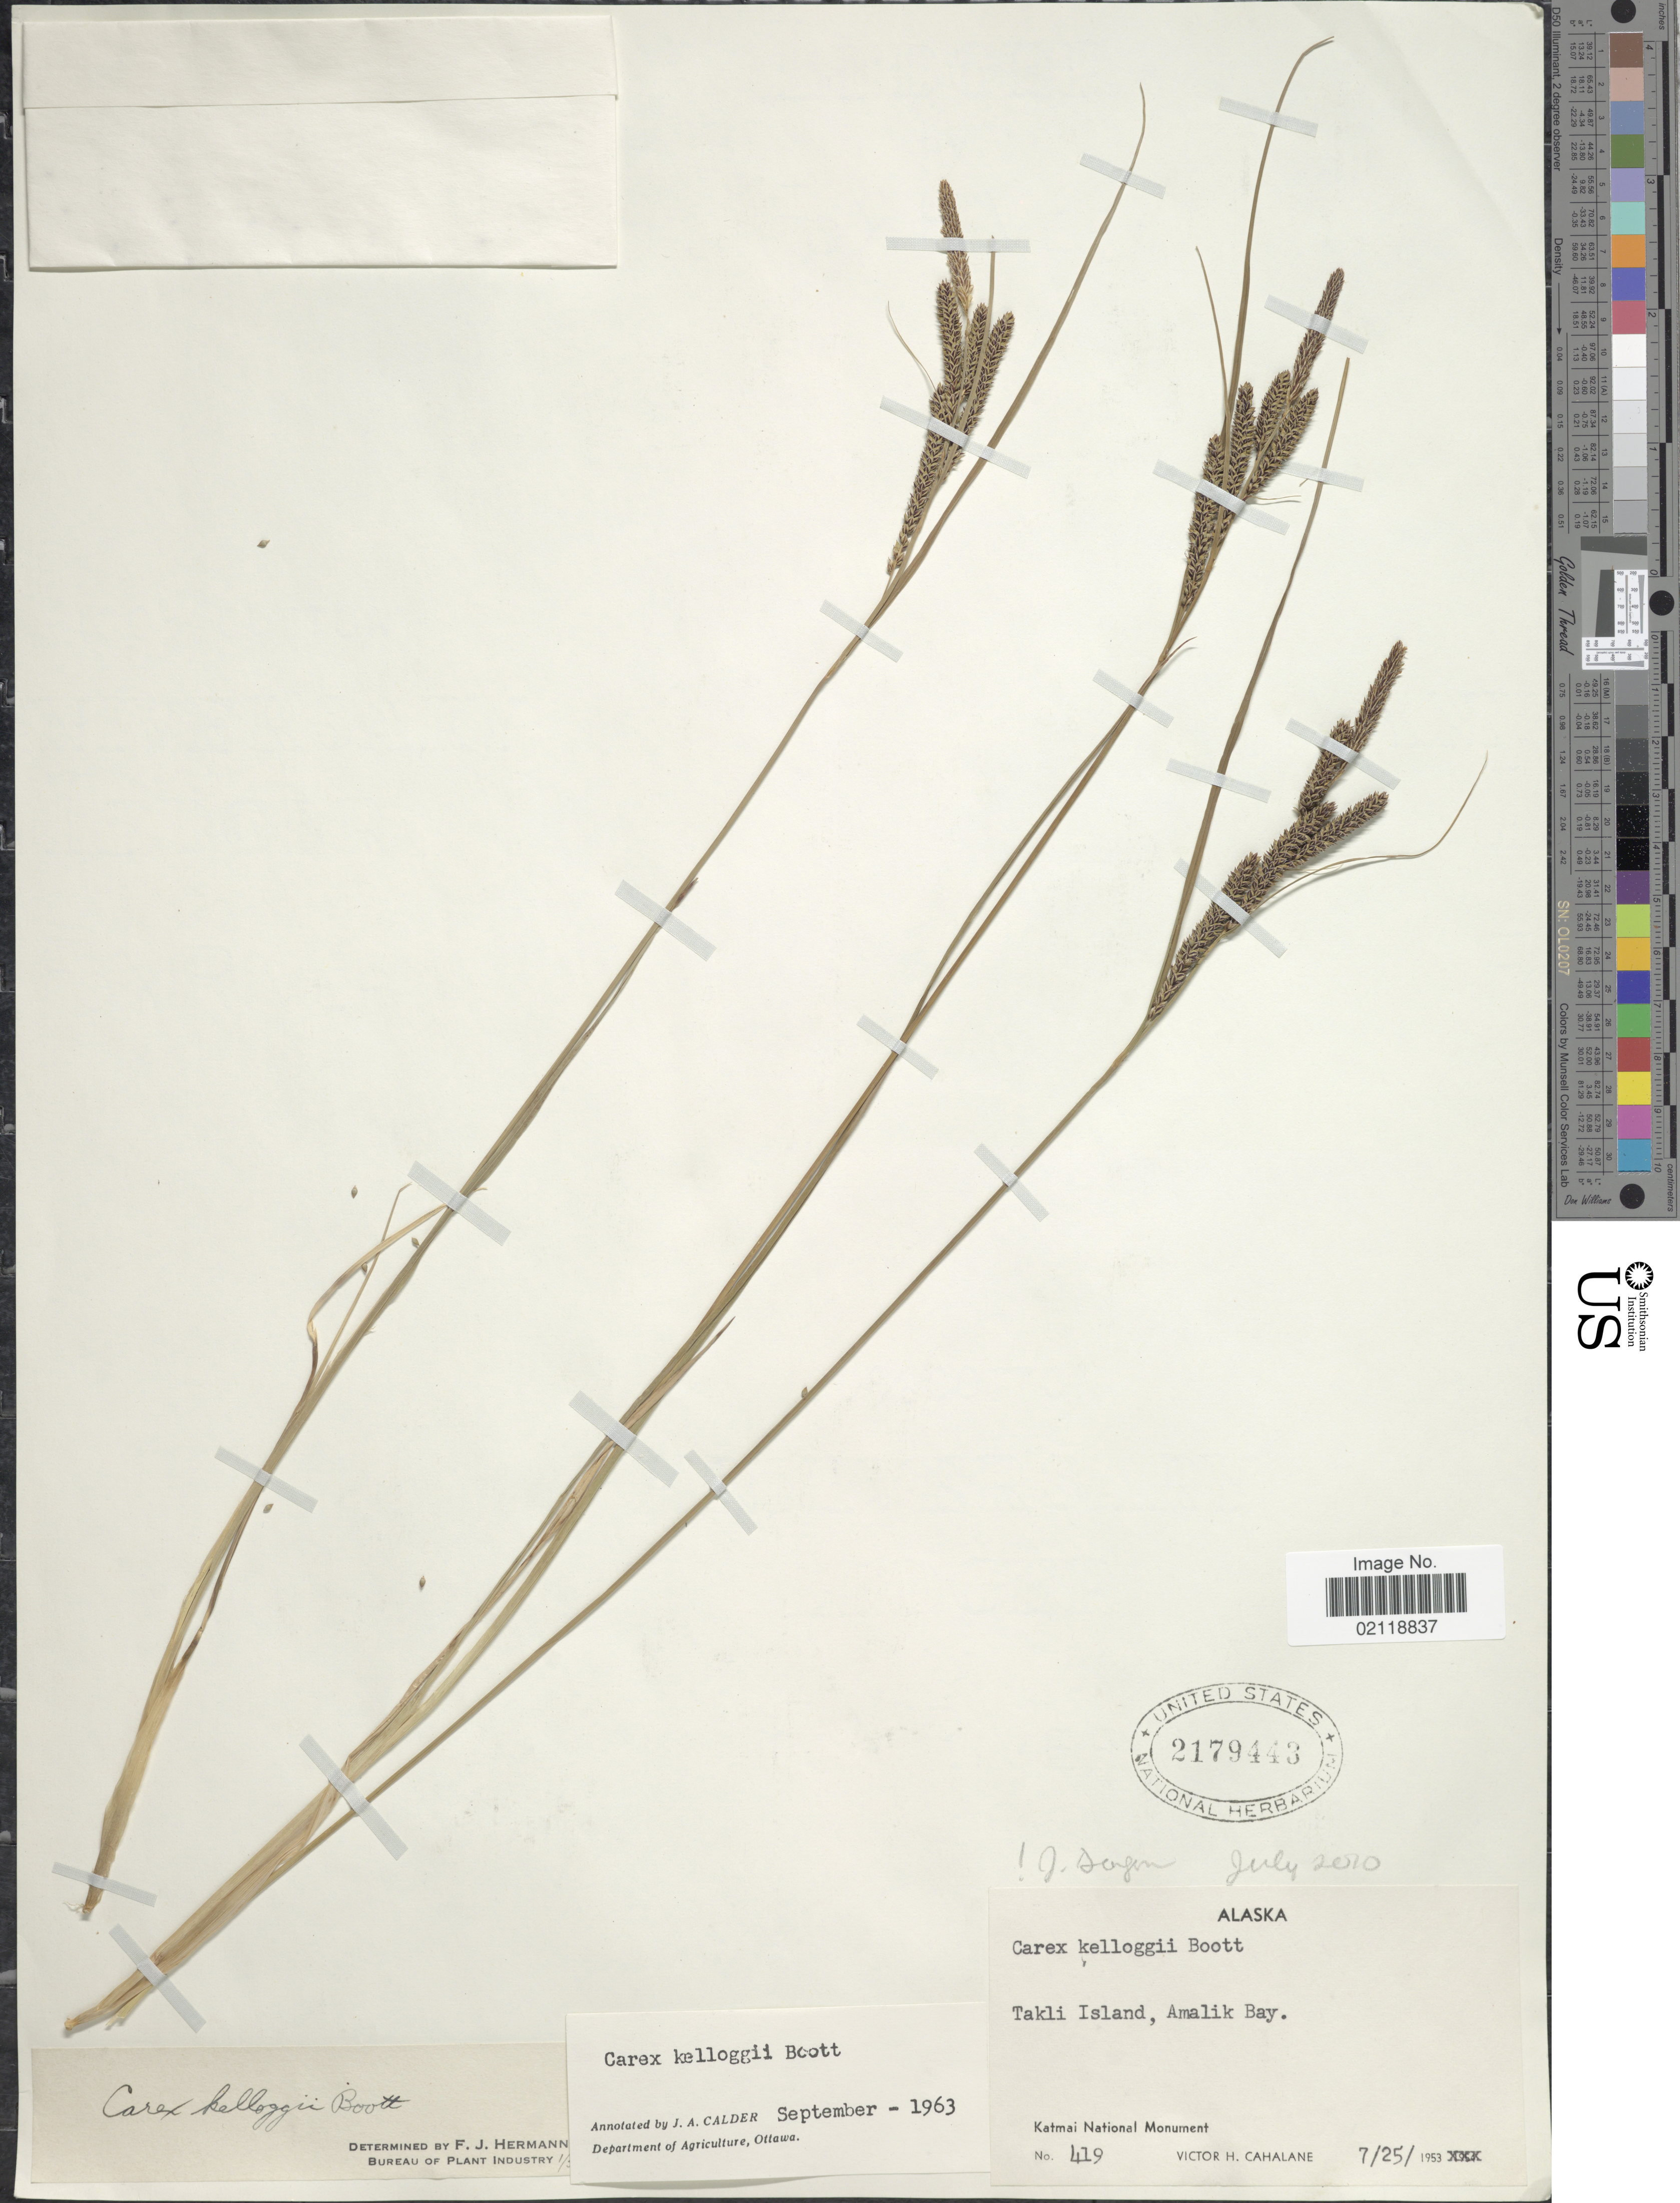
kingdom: Plantae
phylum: Tracheophyta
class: Liliopsida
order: Poales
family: Cyperaceae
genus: Carex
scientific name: Carex kelloggii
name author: W. Boott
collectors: V. Cahalane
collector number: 419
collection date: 1953-07-25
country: United States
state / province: Alaska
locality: Takli Island, Amalik Bay, Katmai National Monument.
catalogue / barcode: US 2179443